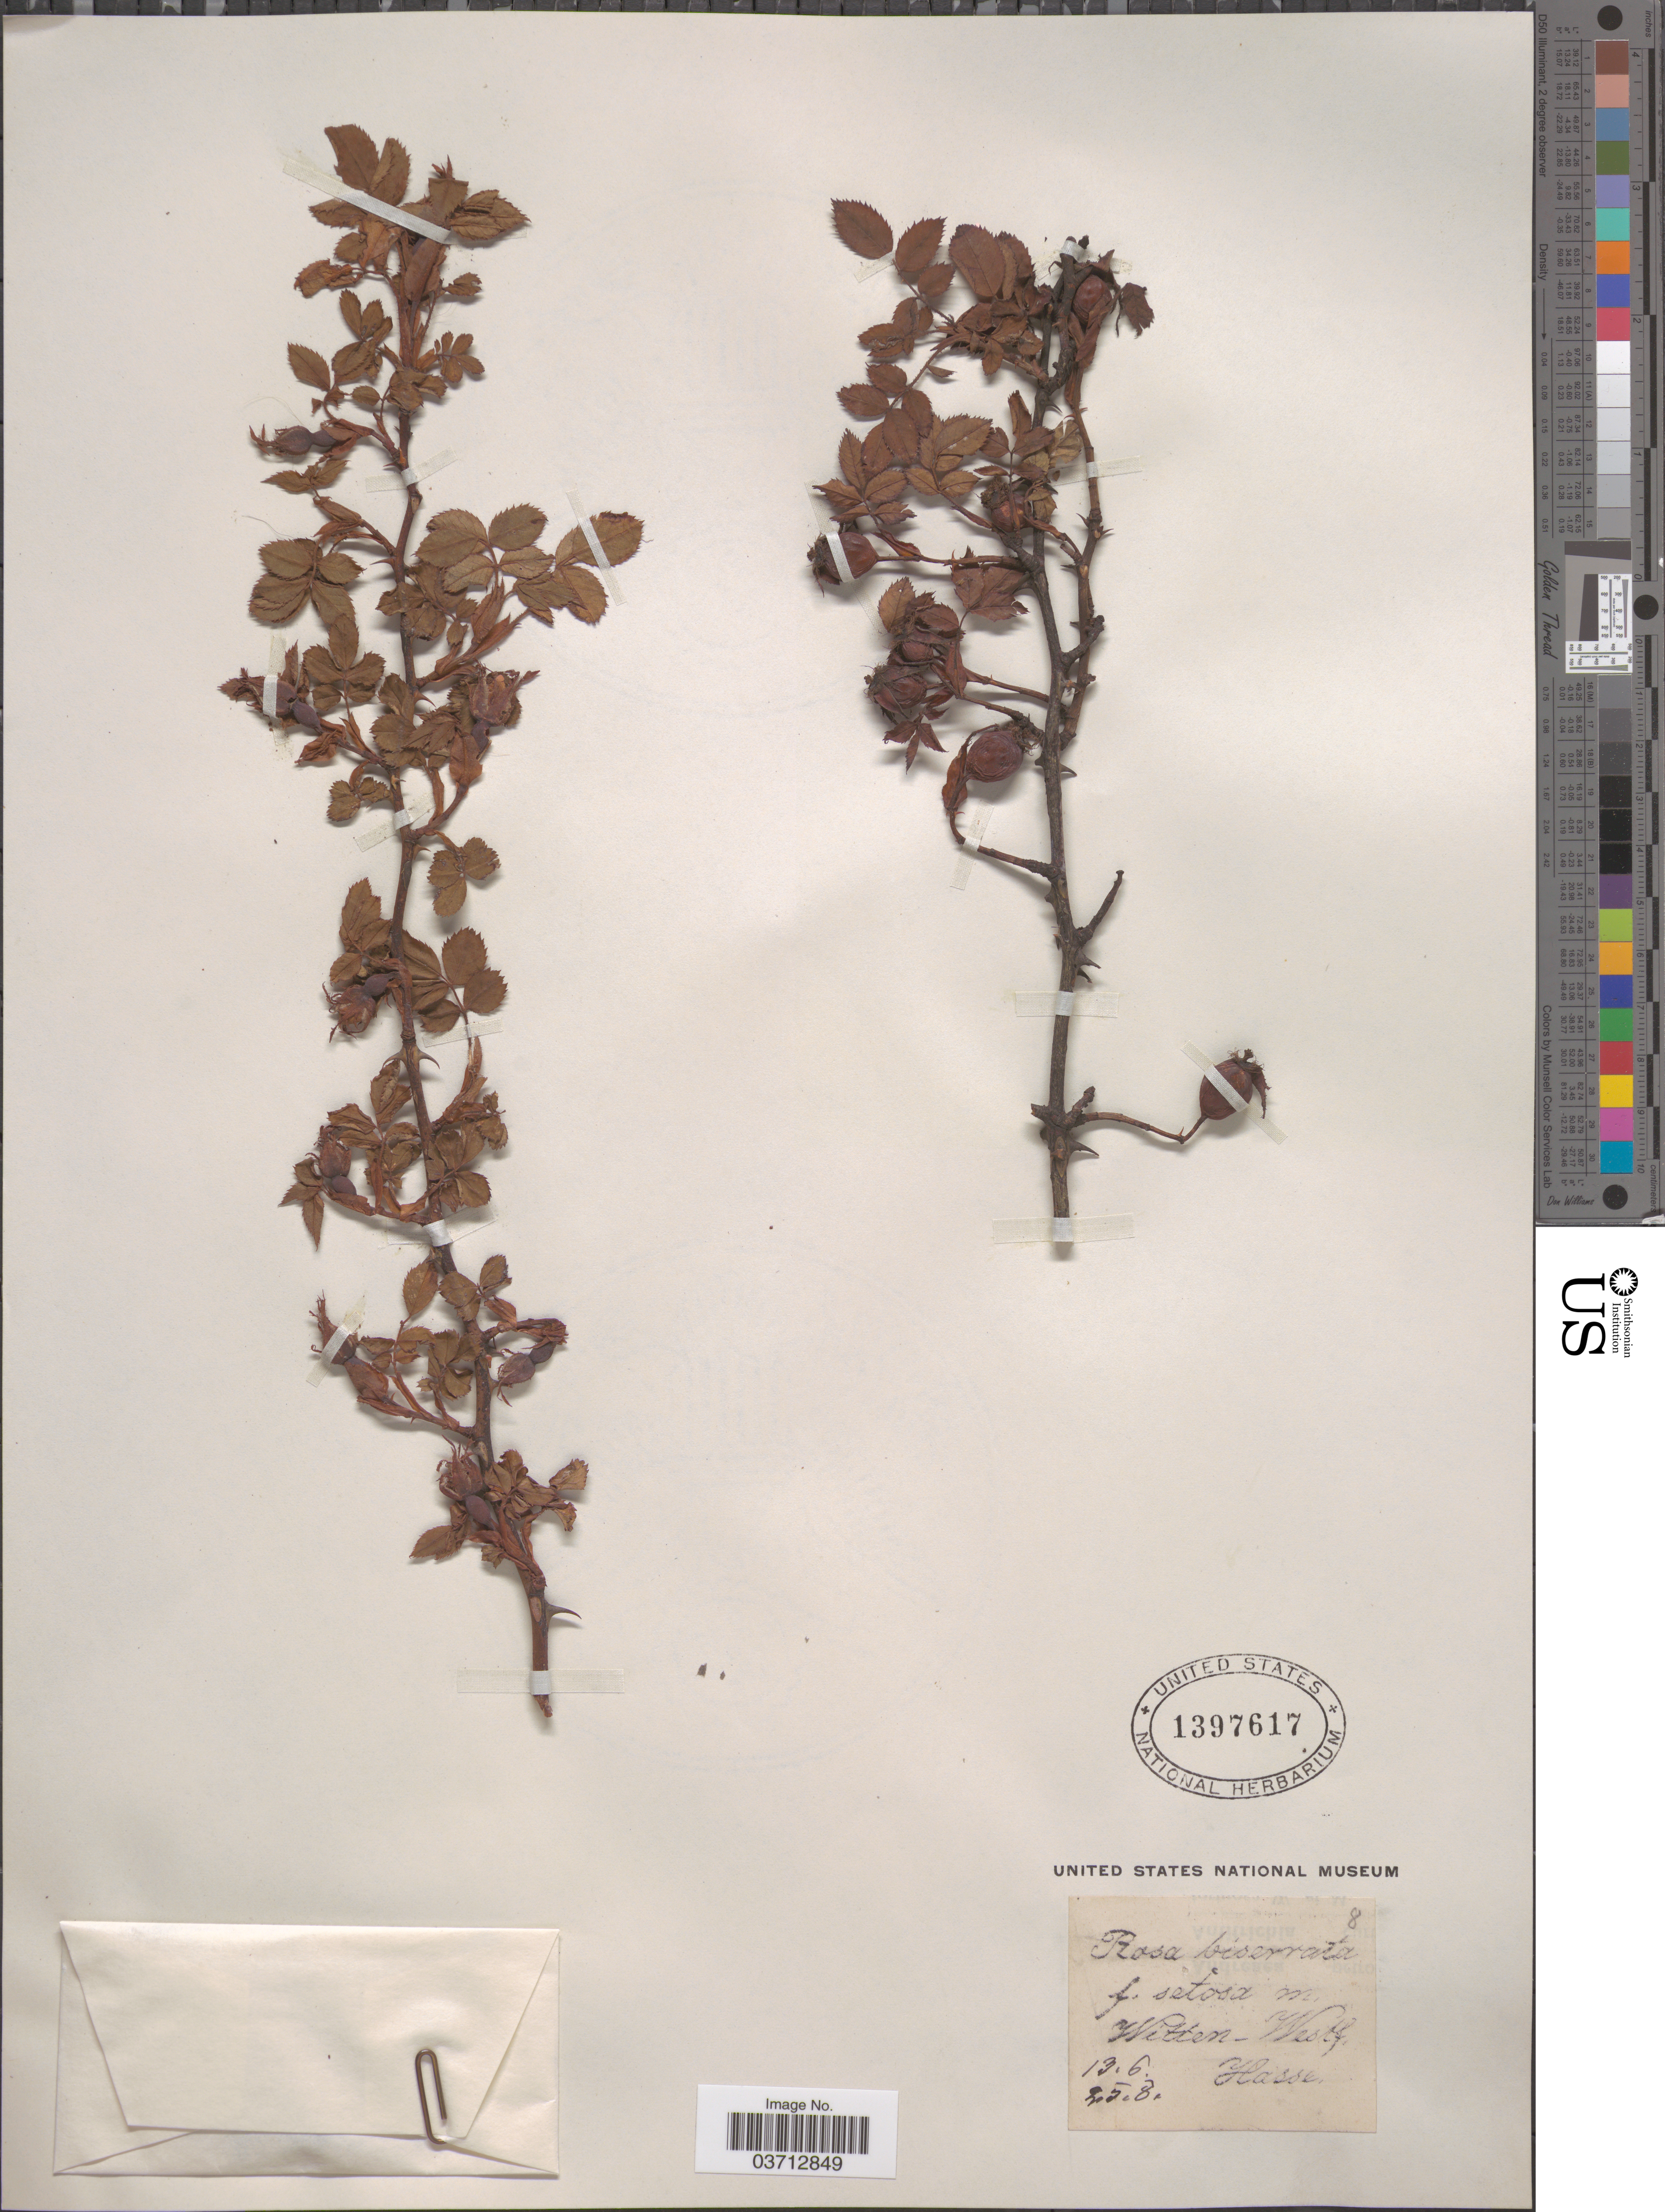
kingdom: Plantae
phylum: Tracheophyta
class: Magnoliopsida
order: Rosales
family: Rosaceae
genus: Rosa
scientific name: Rosa biserrata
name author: Godet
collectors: -. Hasse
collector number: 8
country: Germany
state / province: Nordrhein-Westfalen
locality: Witten- Westf.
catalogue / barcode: US 1397617